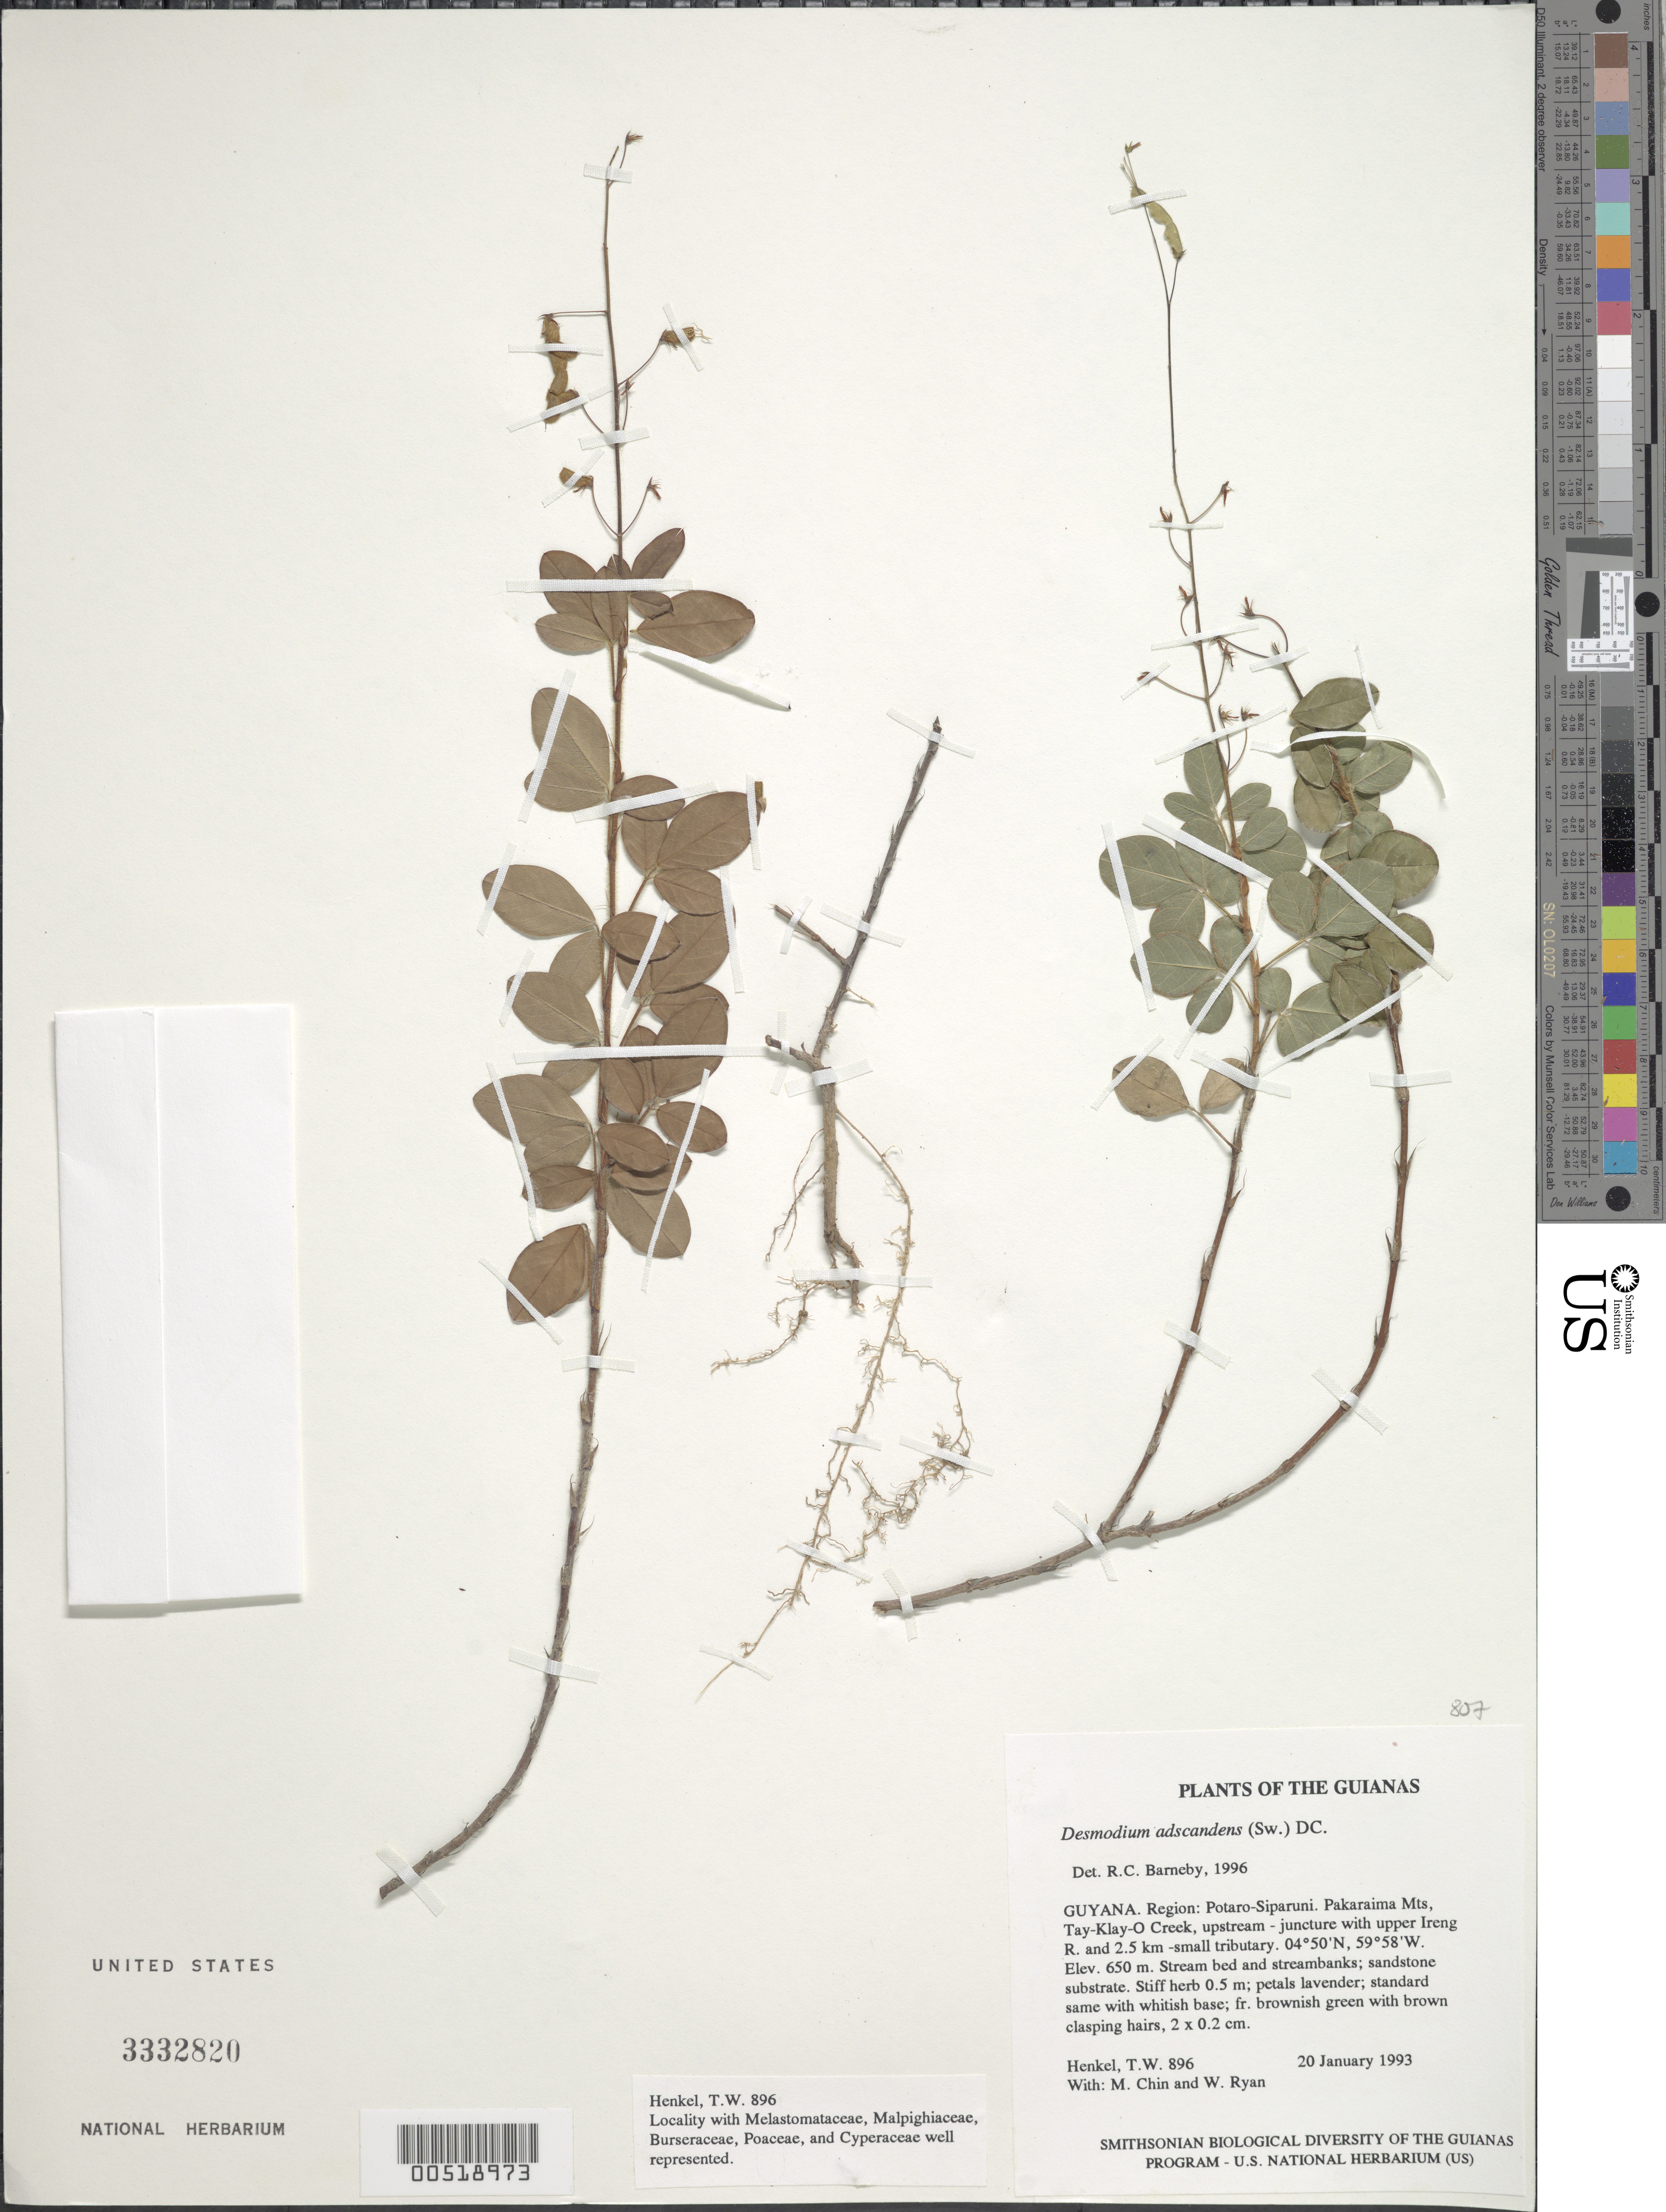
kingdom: Plantae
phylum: Tracheophyta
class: Magnoliopsida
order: Fabales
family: Fabaceae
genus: Grona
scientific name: Grona adscendens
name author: (Sw.) H. Ohashi & K. Ohashi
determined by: Strong, Mark T., (BOT), Smithsonian Institution - National Museum of Natural History (UNITED STATES)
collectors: T. Henkel, M. Chin & W. Ryan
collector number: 896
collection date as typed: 20 January 1993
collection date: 1993-01-20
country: Guyana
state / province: Potaro-Siparuni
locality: Pakaraima Mts, Tay-Klay-O Creek, upstream - juncture with upper Ireng R. and 2.5 km -small tributary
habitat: Stream bed and streambanks; sandstone substrate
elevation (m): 650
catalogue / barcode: US 3332820